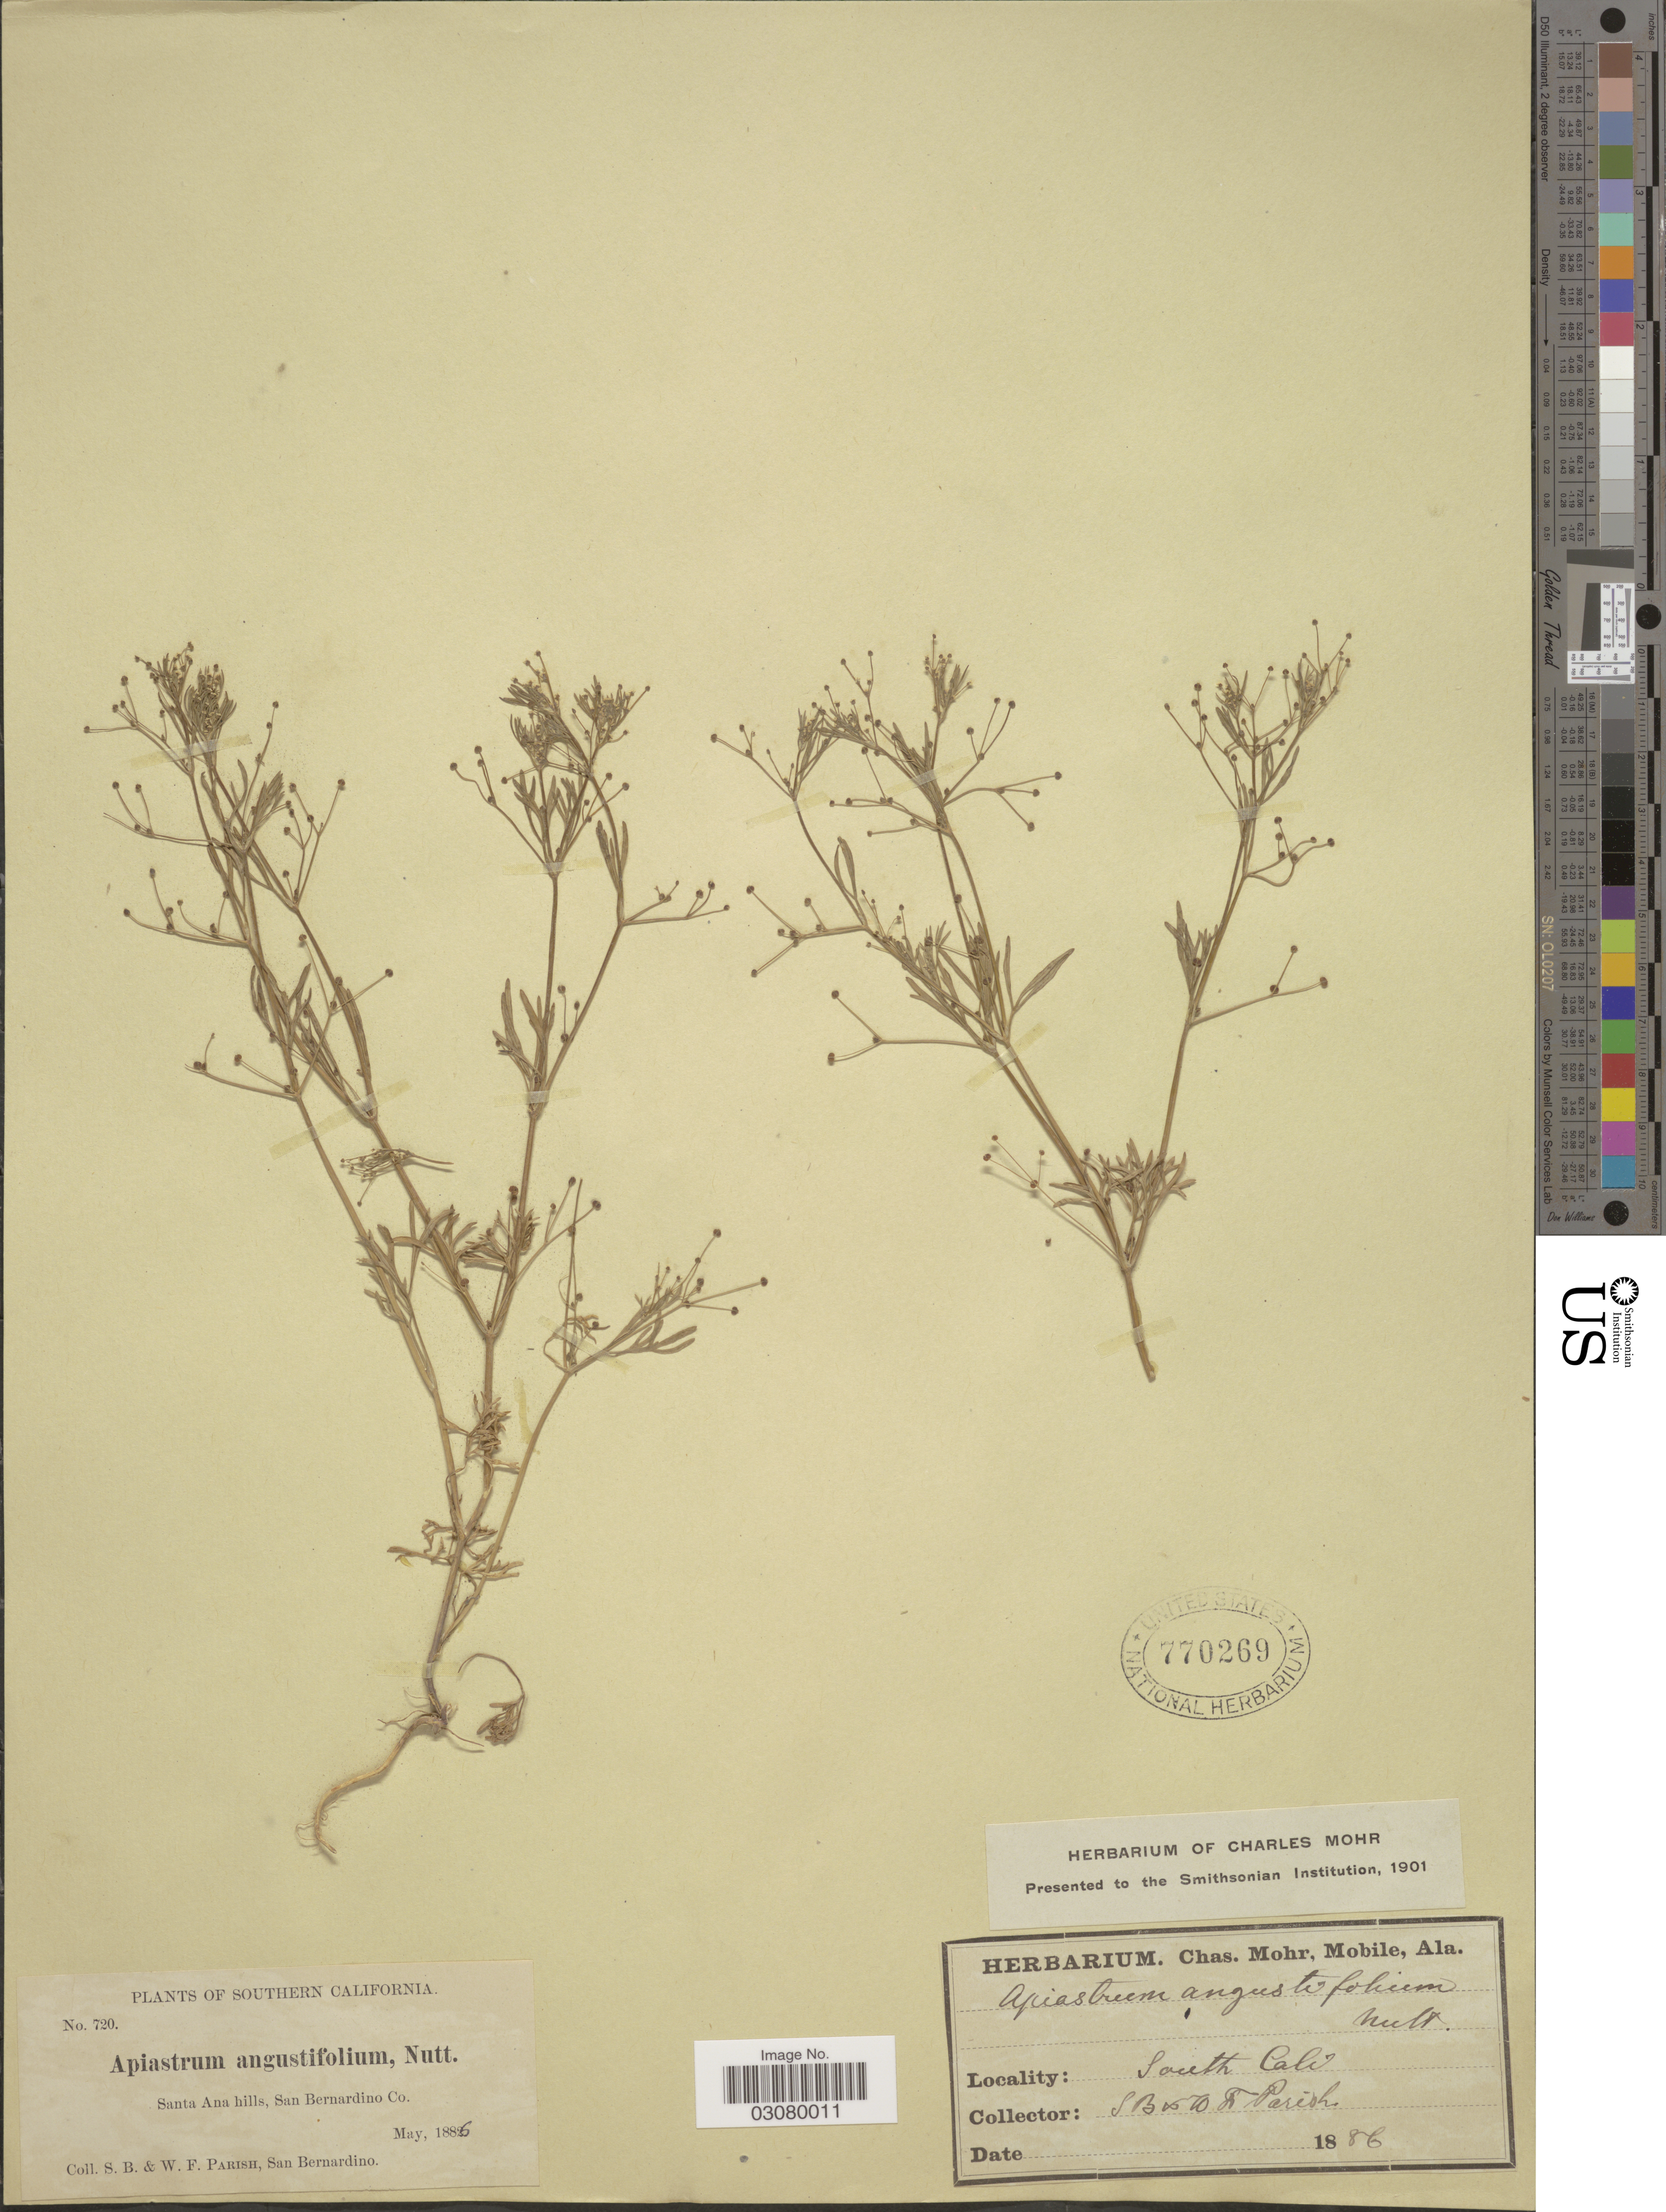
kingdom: Plantae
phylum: Tracheophyta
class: Magnoliopsida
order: Apiales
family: Apiaceae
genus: Apiastrum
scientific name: Apiastrum angustifolium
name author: Nutt.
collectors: S. B. Parish & W. F. Parish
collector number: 720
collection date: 1886-05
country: United States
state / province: California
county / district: San Bernardino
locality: Southern California. Santa Ana hills, San Bernardino Co.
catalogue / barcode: US 770269